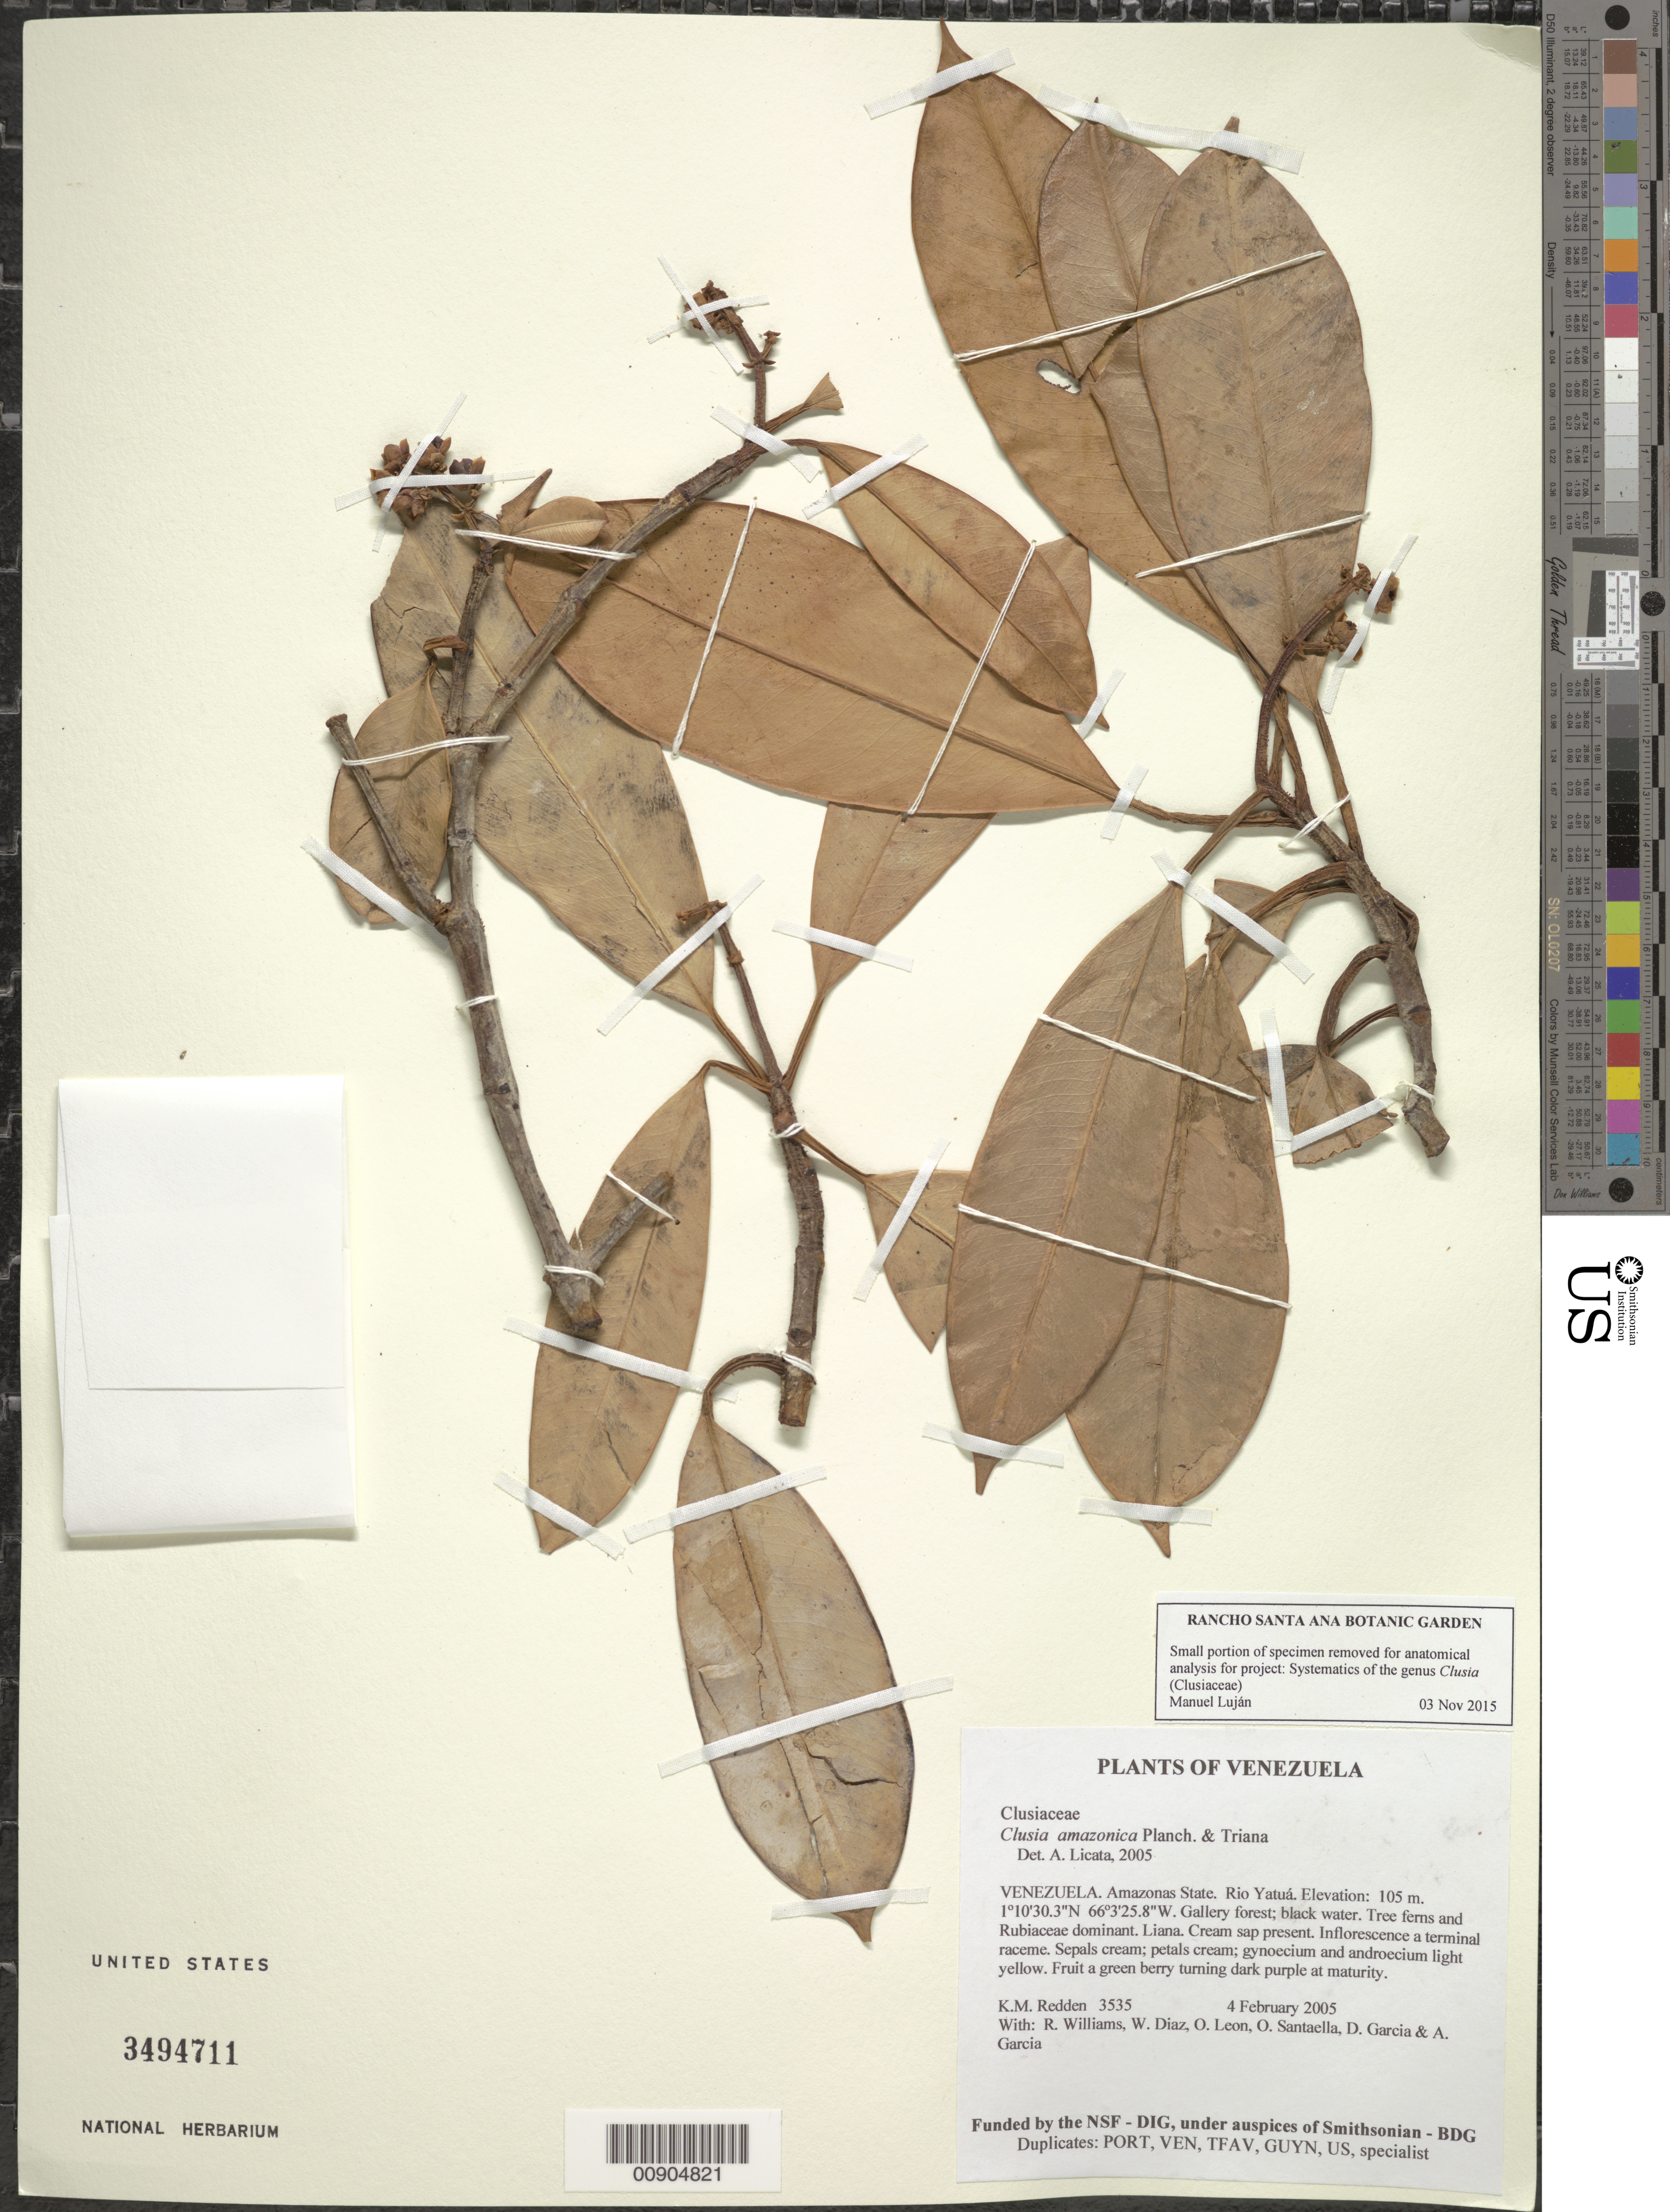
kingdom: Plantae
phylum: Tracheophyta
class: Magnoliopsida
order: Malpighiales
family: Clusiaceae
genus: Clusia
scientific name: Clusia amazonica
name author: Planch. & Triana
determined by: Licata, A., (PORT), Univ. Nac. Exp. de los Llanos Ezequiel Zamora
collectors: K. M. Redden, R. Williams, W. Díaz P., O. León, O. Santaella, D. Garcia & A. Garcia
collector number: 3535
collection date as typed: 4 February 2005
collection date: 2005-02-04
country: Venezuela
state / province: Amazonas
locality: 17 - Rio Yatuá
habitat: Gallery forest; black water. Tree ferns and Rubiaceae dominant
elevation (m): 105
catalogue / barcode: US 3494711